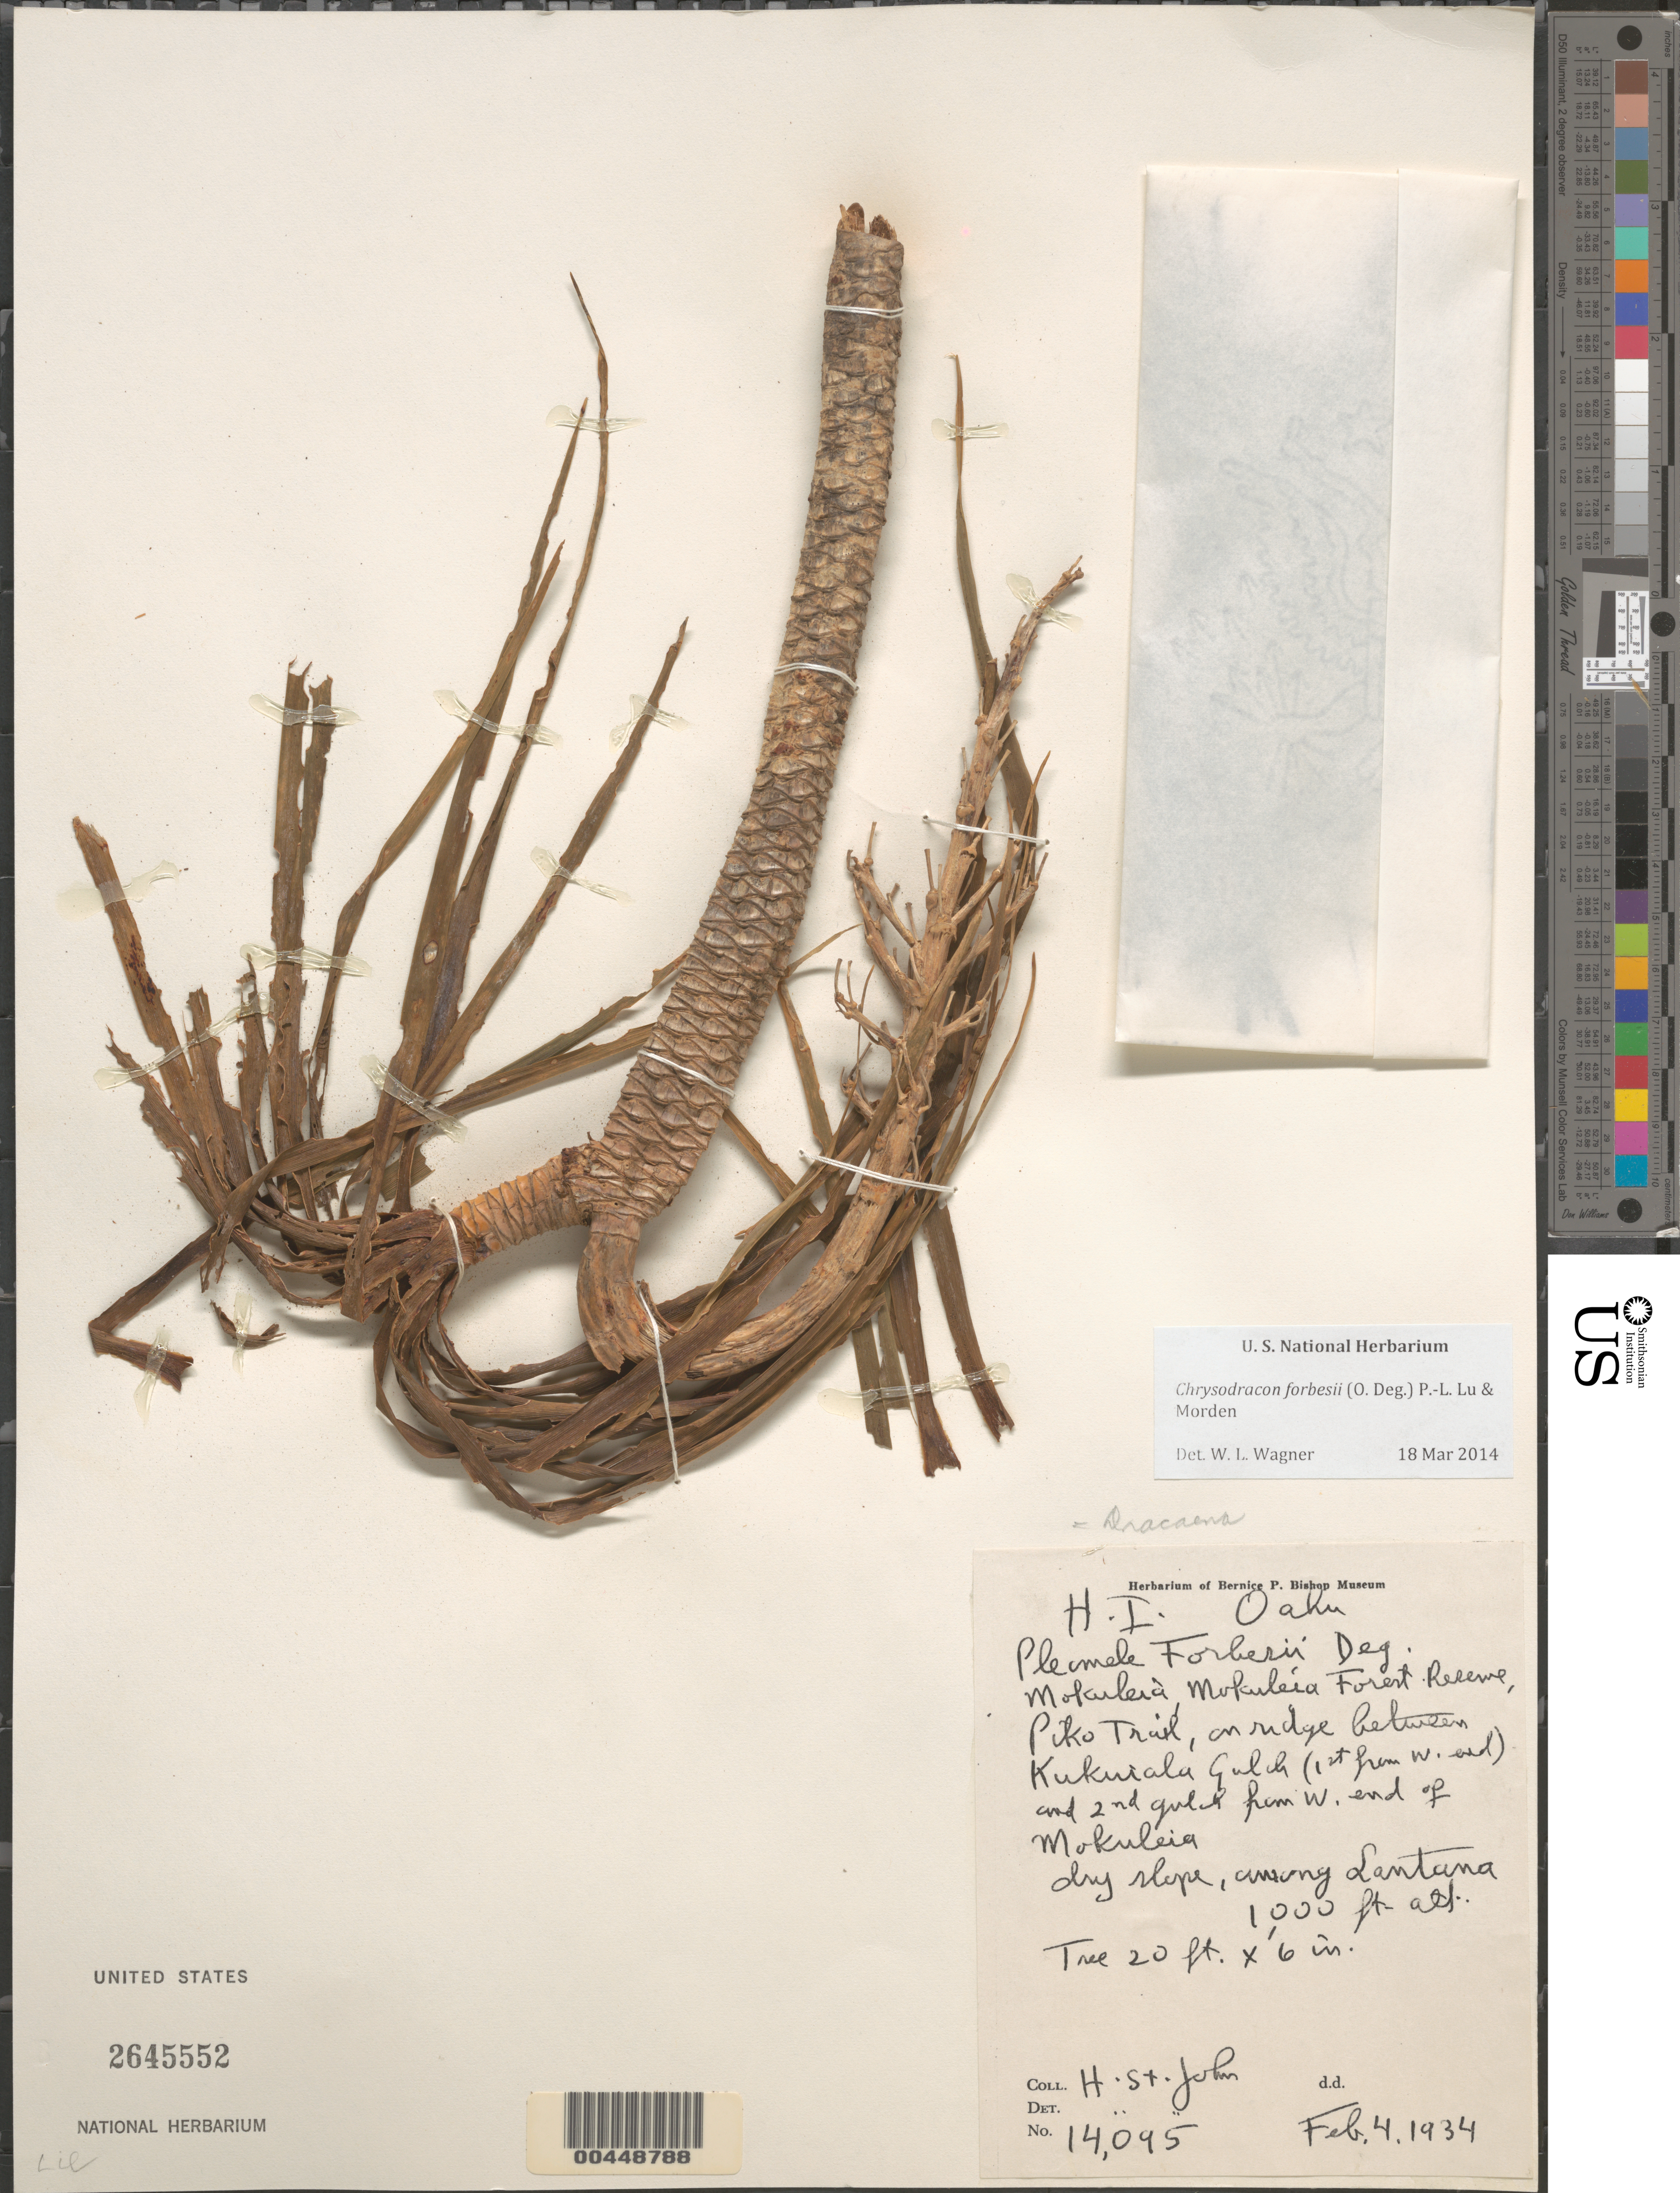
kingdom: Plantae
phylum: Tracheophyta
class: Liliopsida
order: Asparagales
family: Asparagaceae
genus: Dracaena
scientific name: Dracaena forbesii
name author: (O. Deg.) Jankalski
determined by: Wagner, W. L., (BOT), Smithsonian Institution - National Museum of Natural History (UNITED STATES)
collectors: H. St. John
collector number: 14095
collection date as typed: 4 Feb 1934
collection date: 1934-02-04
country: United States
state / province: Hawaii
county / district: Honolulu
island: Oahu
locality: Mokuleia, Mokuleia For Res, Piko Trail, on ridge between Kukuiala Gulch (1st from W end) and 2nd gulch from W end of Mokuleia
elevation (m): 305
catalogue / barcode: US 2645552